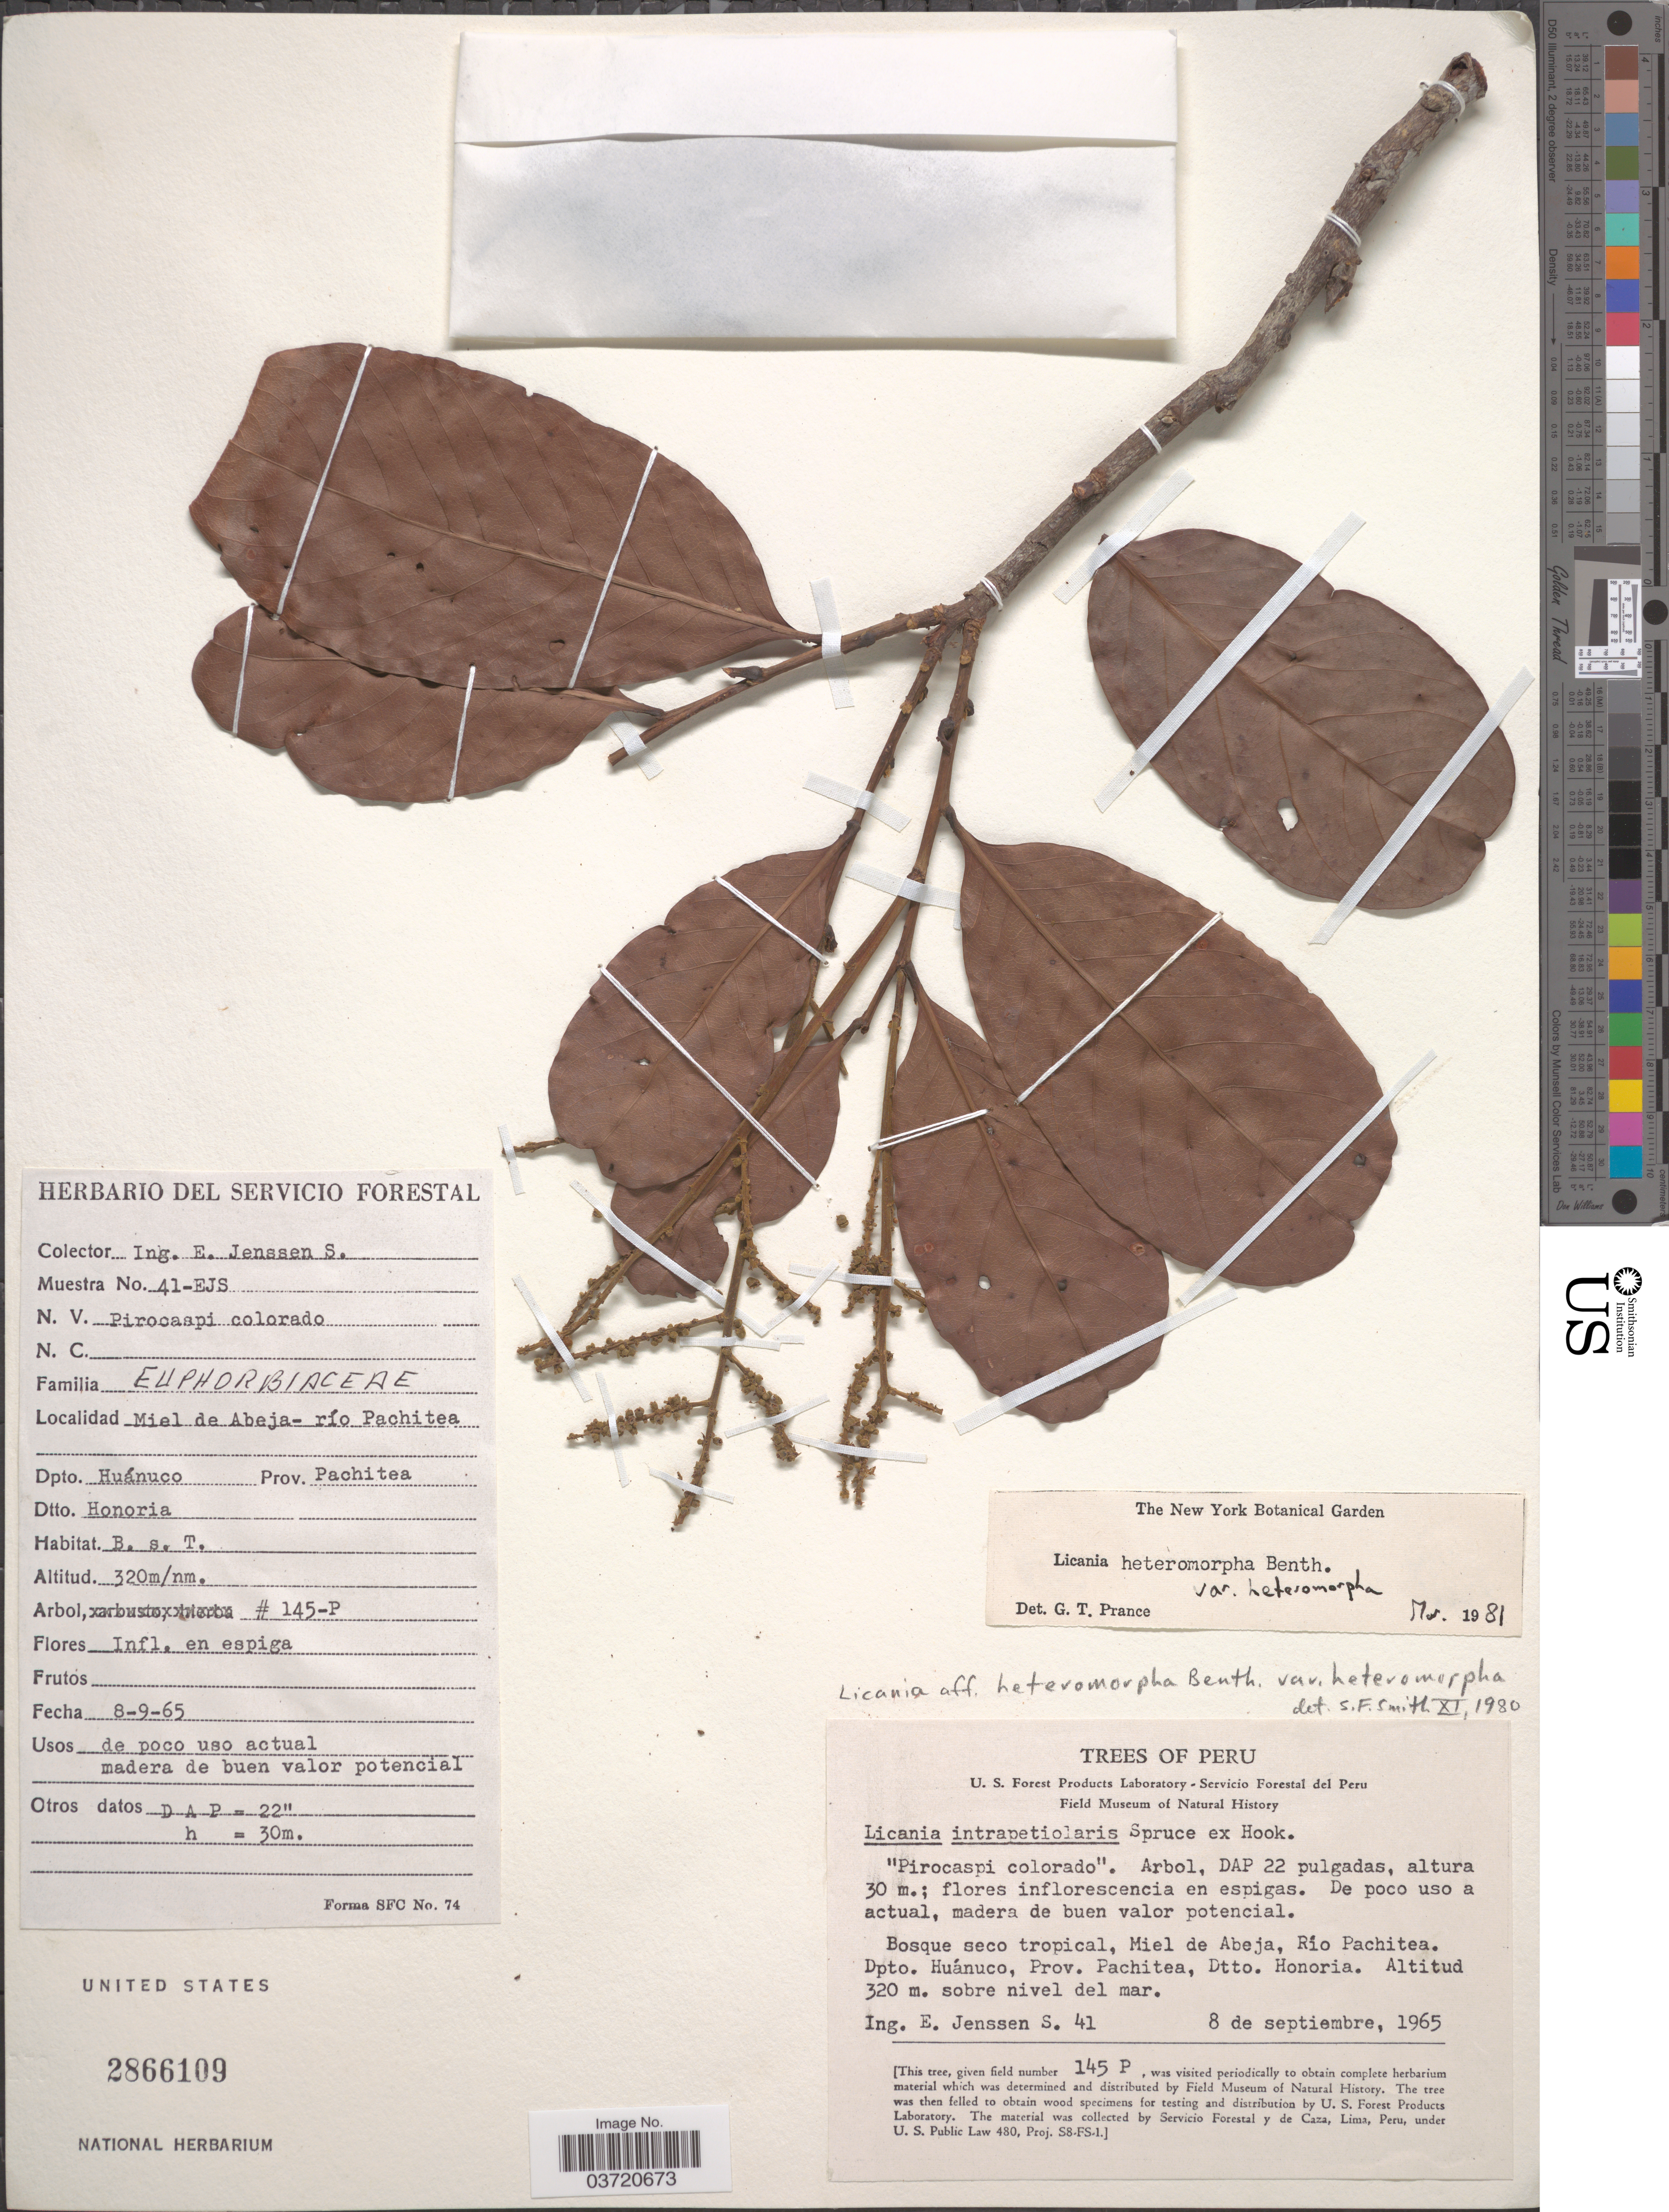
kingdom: Plantae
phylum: Tracheophyta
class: Magnoliopsida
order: Malpighiales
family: Chrysobalanaceae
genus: Hymenopus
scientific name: Hymenopus heteromorphus var. heteromorphus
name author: (Benth.) Sothers & Prance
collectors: E. Jenssen S.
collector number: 41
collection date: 1965-09-08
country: Peru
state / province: Huánuco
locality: Bosque seco tropical, Miel de Abeja, Rio Pachitea. Dpto. Huánuco, Prov. Pachitea, Dtto. Honoria.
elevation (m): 320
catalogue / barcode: US 2866109